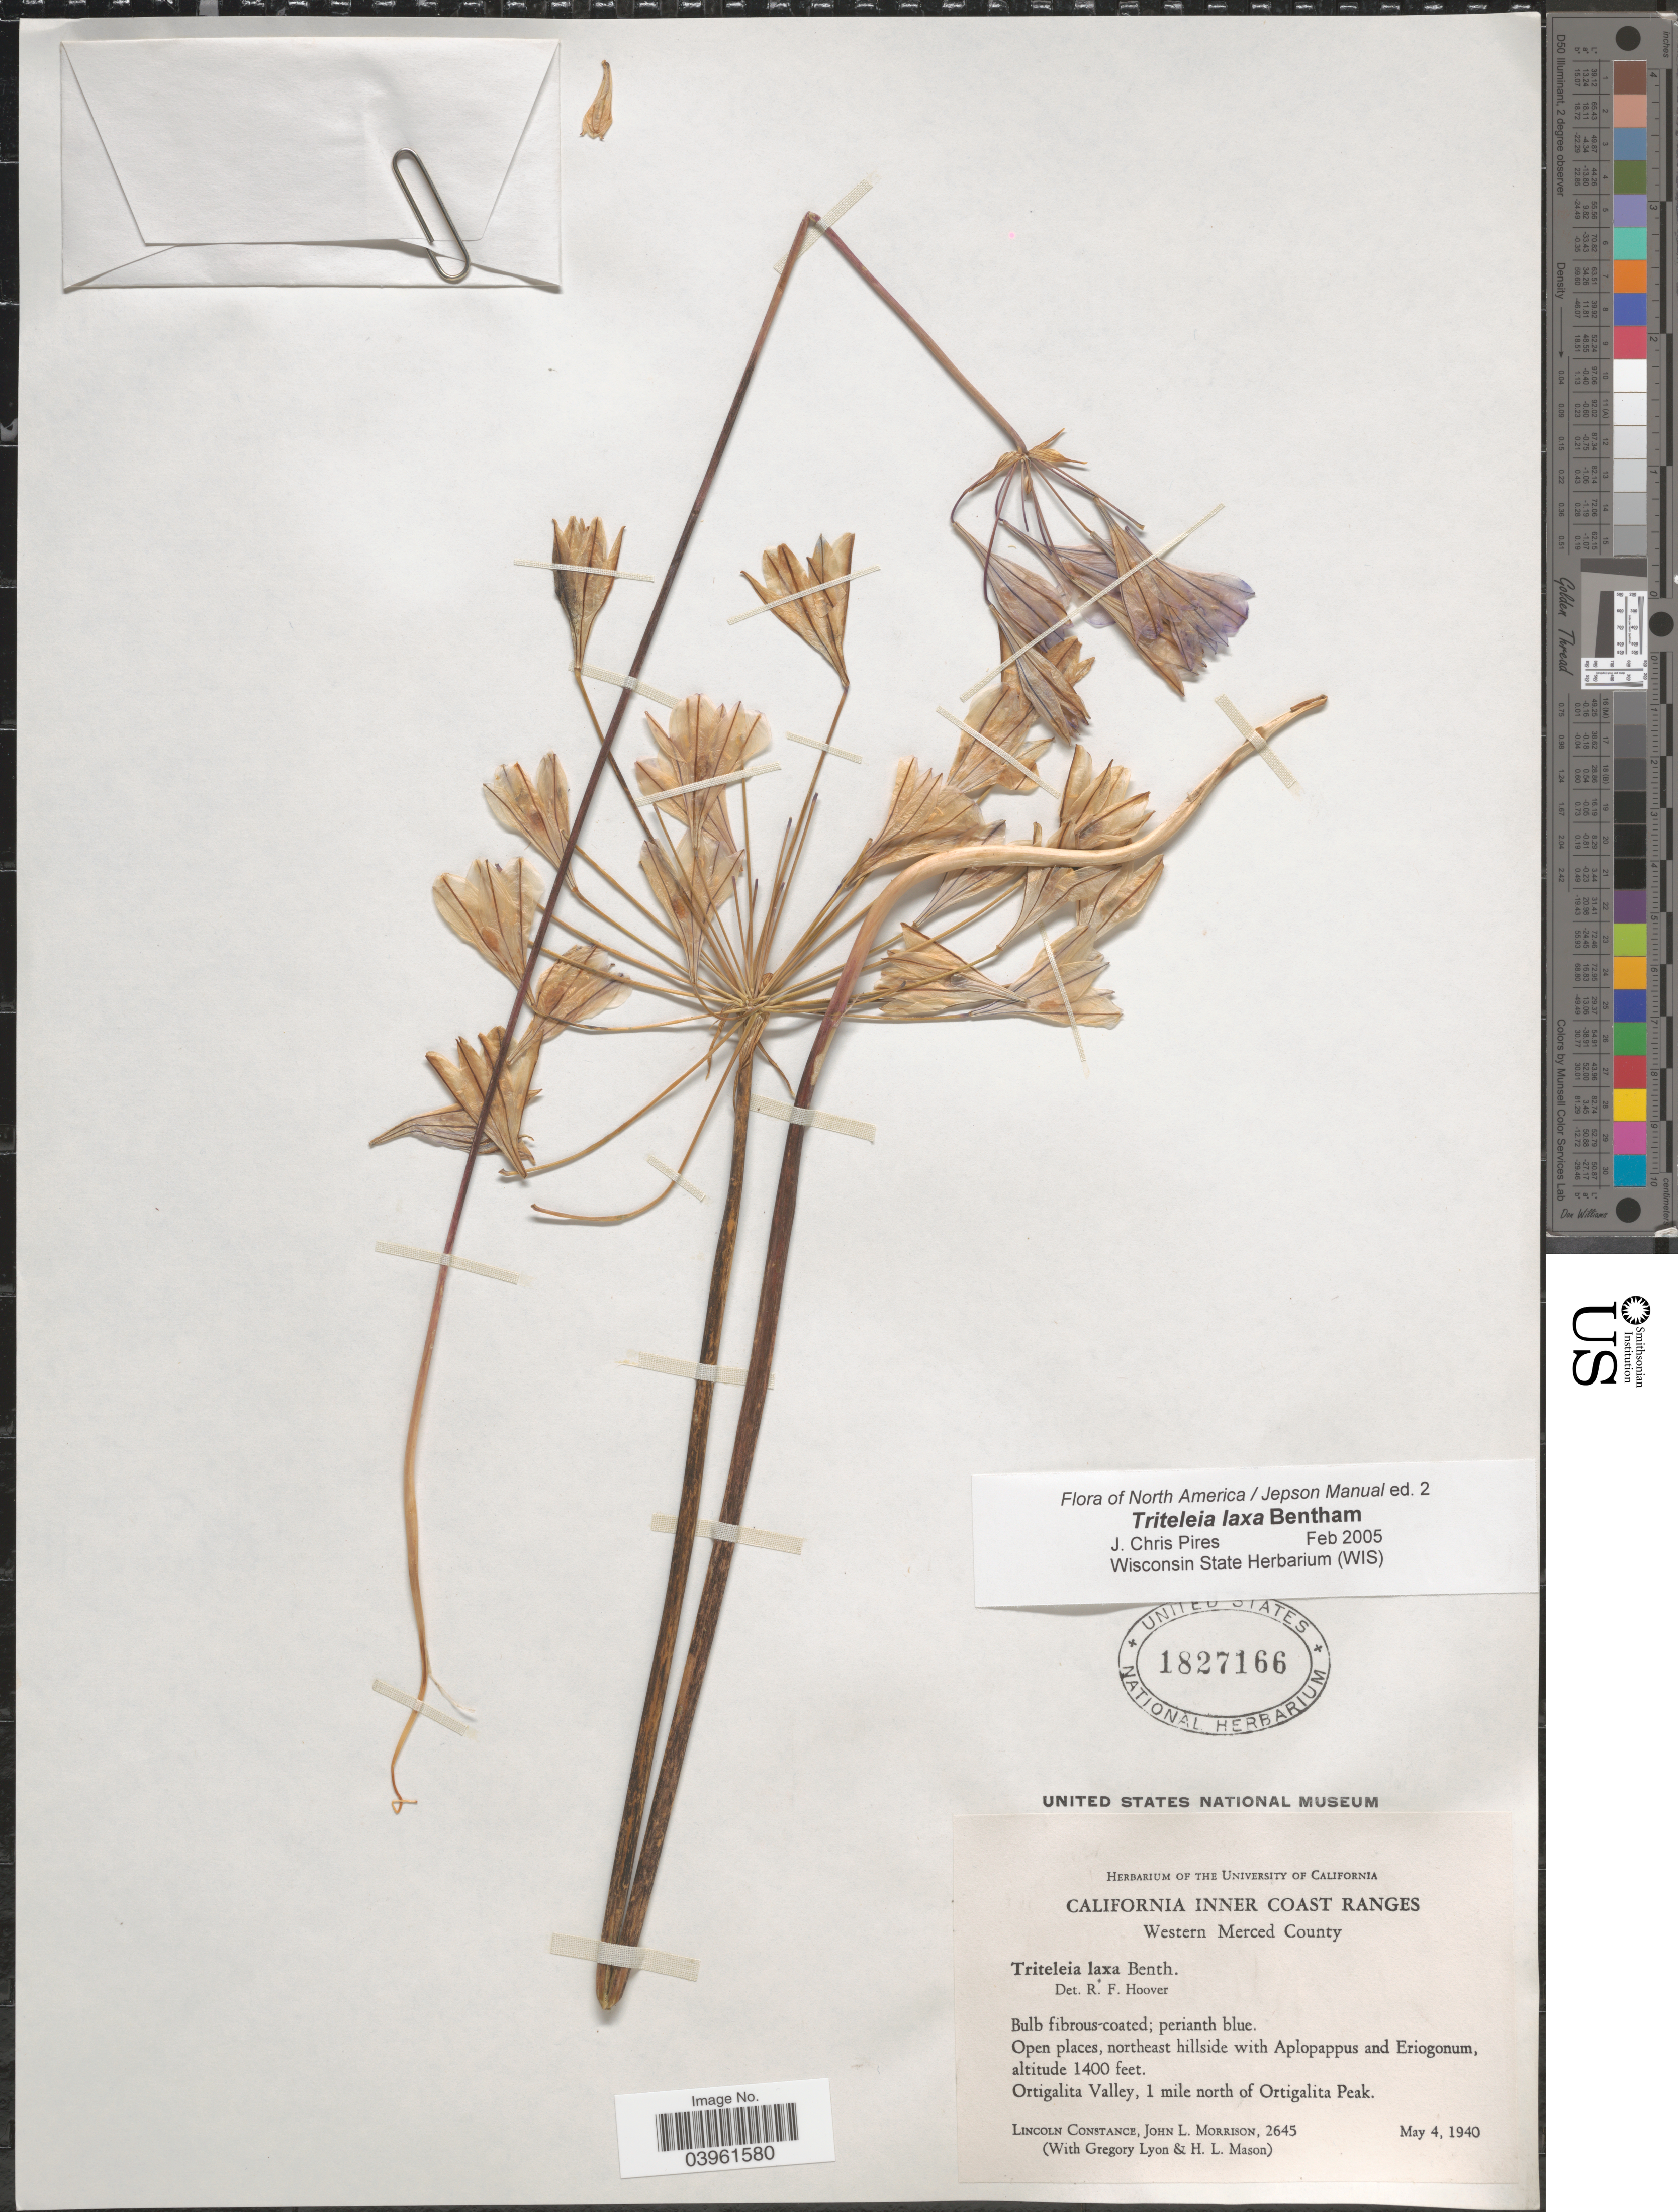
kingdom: Plantae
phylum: Tracheophyta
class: Liliopsida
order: Asparagales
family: Asparagaceae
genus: Triteleia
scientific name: Triteleia laxa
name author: Benth.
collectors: L. Constance, J. Morrison, G. Lyon & H. L. Mason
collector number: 2645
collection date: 1940-05-04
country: United States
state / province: California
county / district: Merced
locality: California Inner Coast Ranges. Western Merced County. Northeast hills. Ortigalita Valley, 1 mile north of Ortigalita Peak.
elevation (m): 427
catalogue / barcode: US 1827166